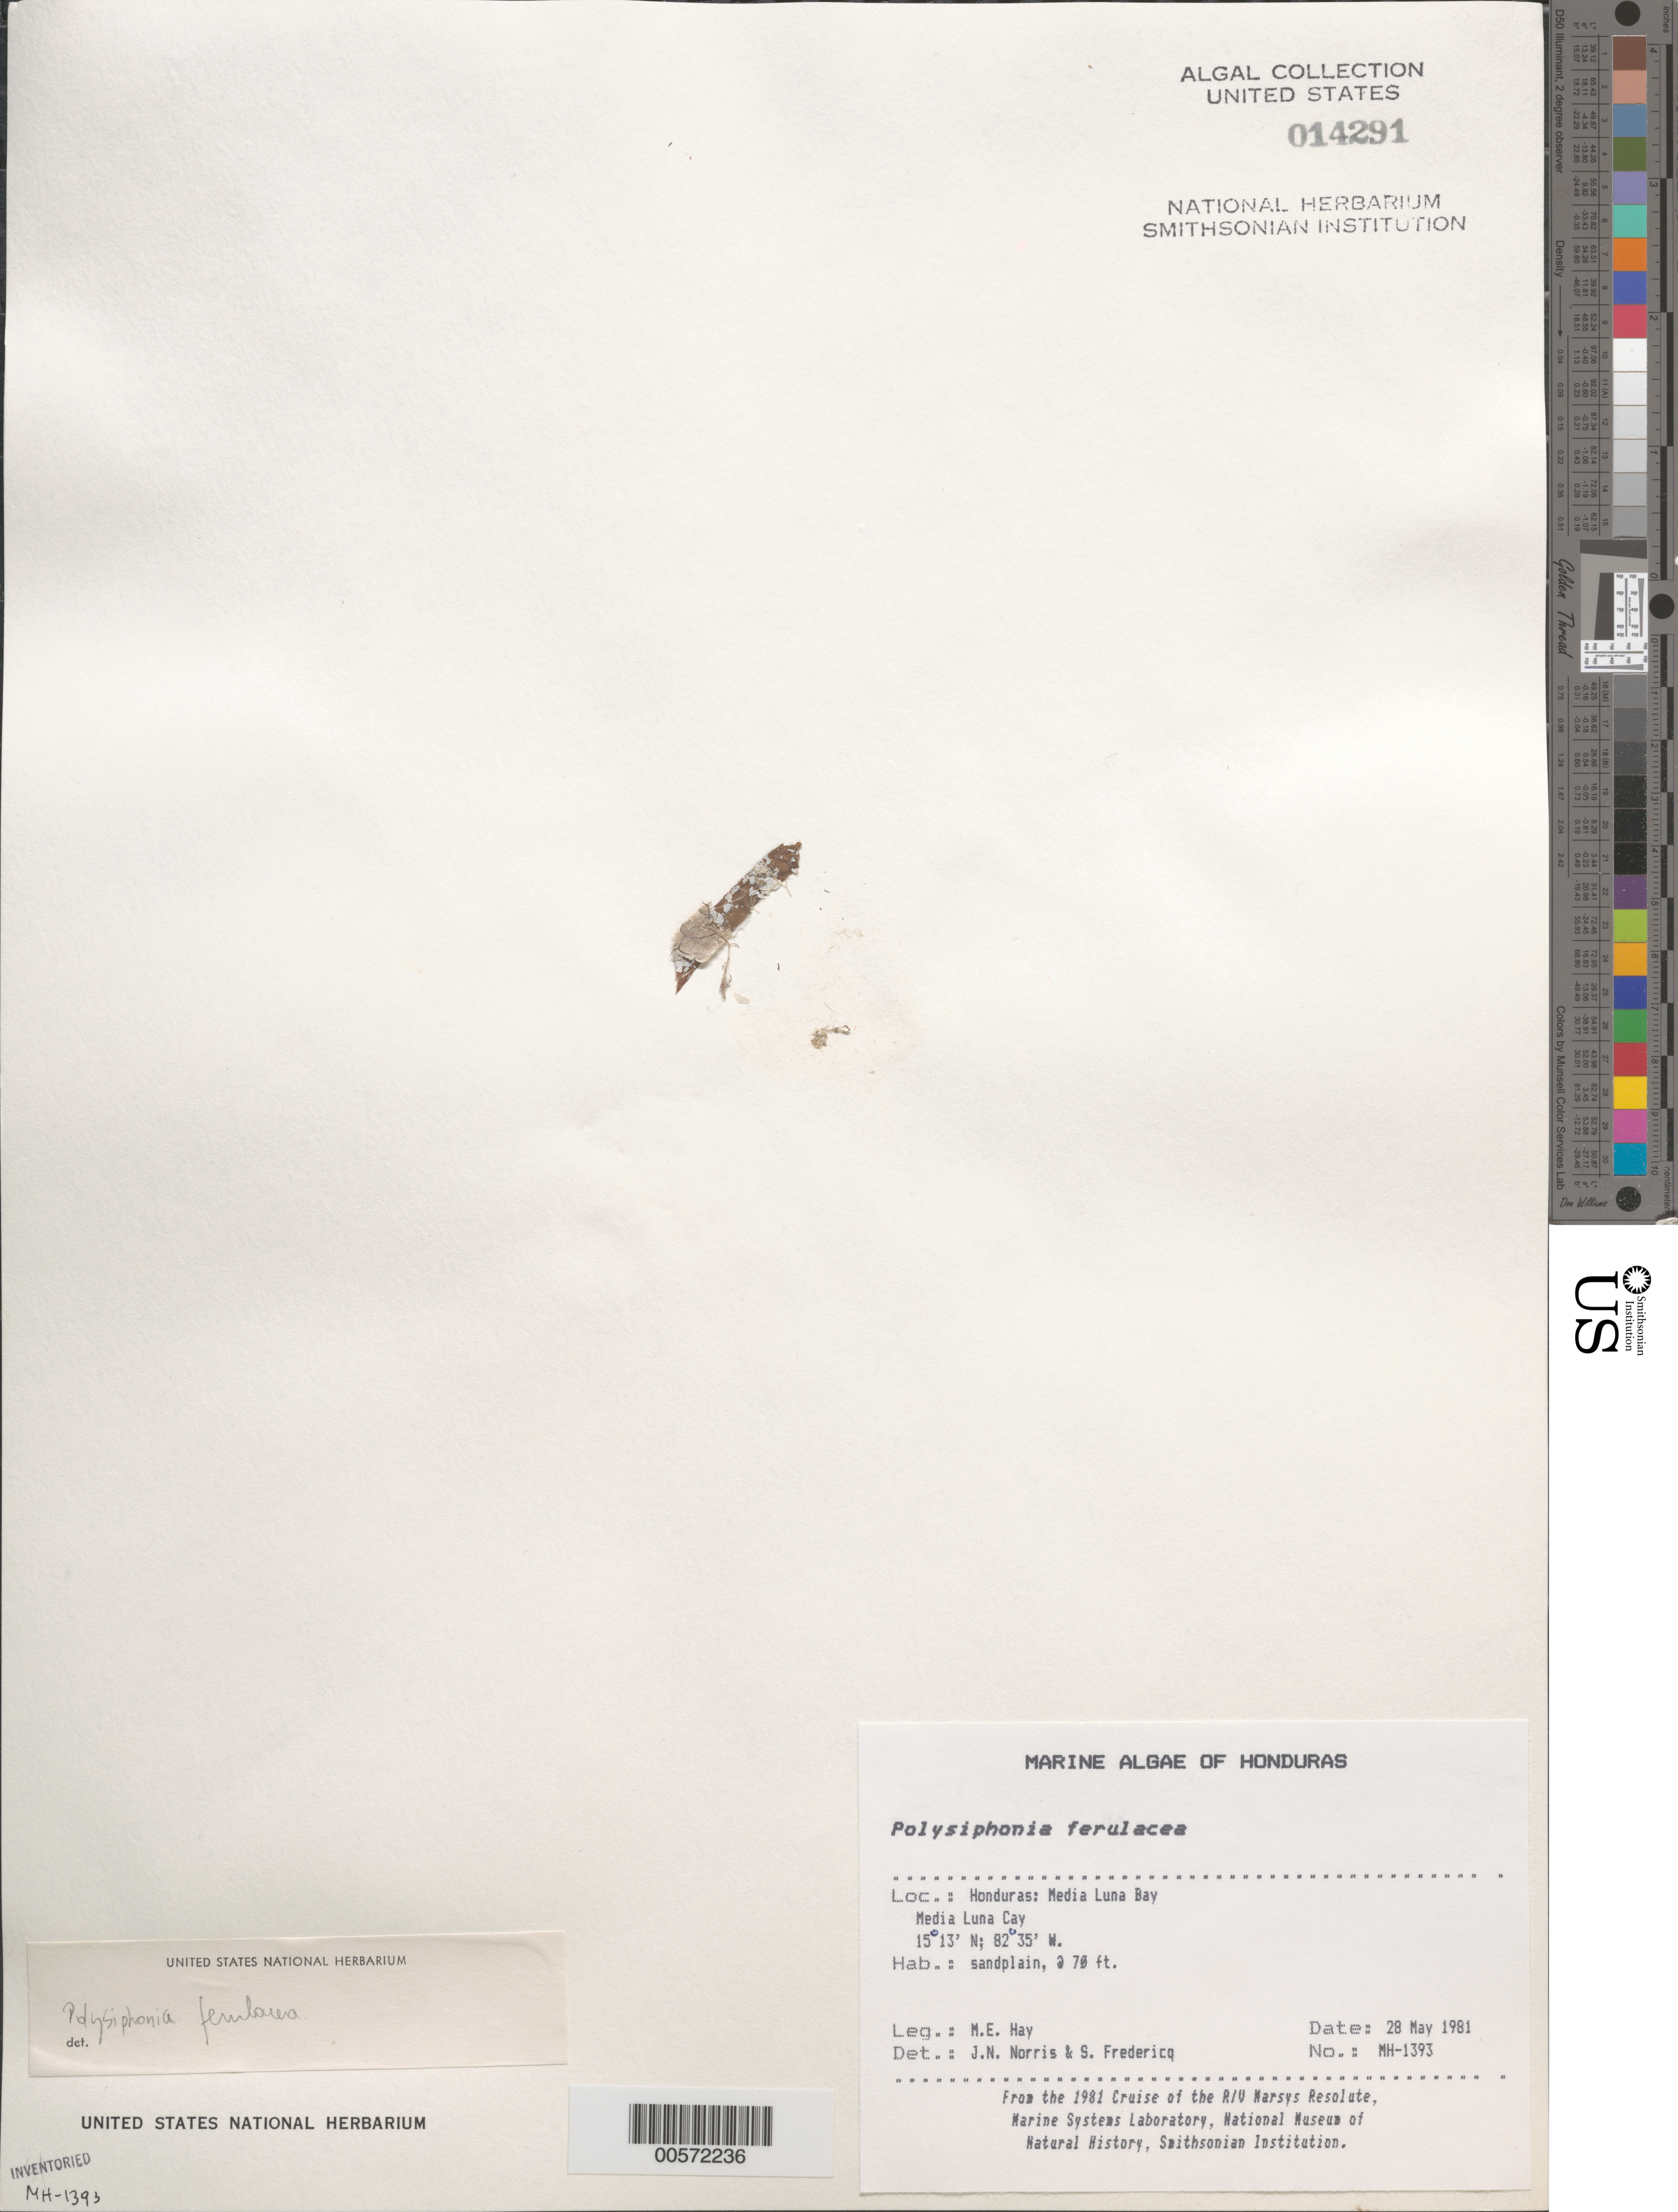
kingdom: Plantae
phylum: Rhodophyta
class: Florideophyceae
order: Ceramiales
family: Rhodomelaceae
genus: Melanothamnus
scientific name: Melanothamnus ferulaceus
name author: (Suhr ex J. Agardh) Diaz-Tapia & Maggs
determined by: Algae name updating Project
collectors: M. E. Hay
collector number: MEH-1393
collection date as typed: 28 May 1981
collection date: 1981-05-28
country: Honduras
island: Media Luna Cay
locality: Media Luna Bay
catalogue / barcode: US 14291